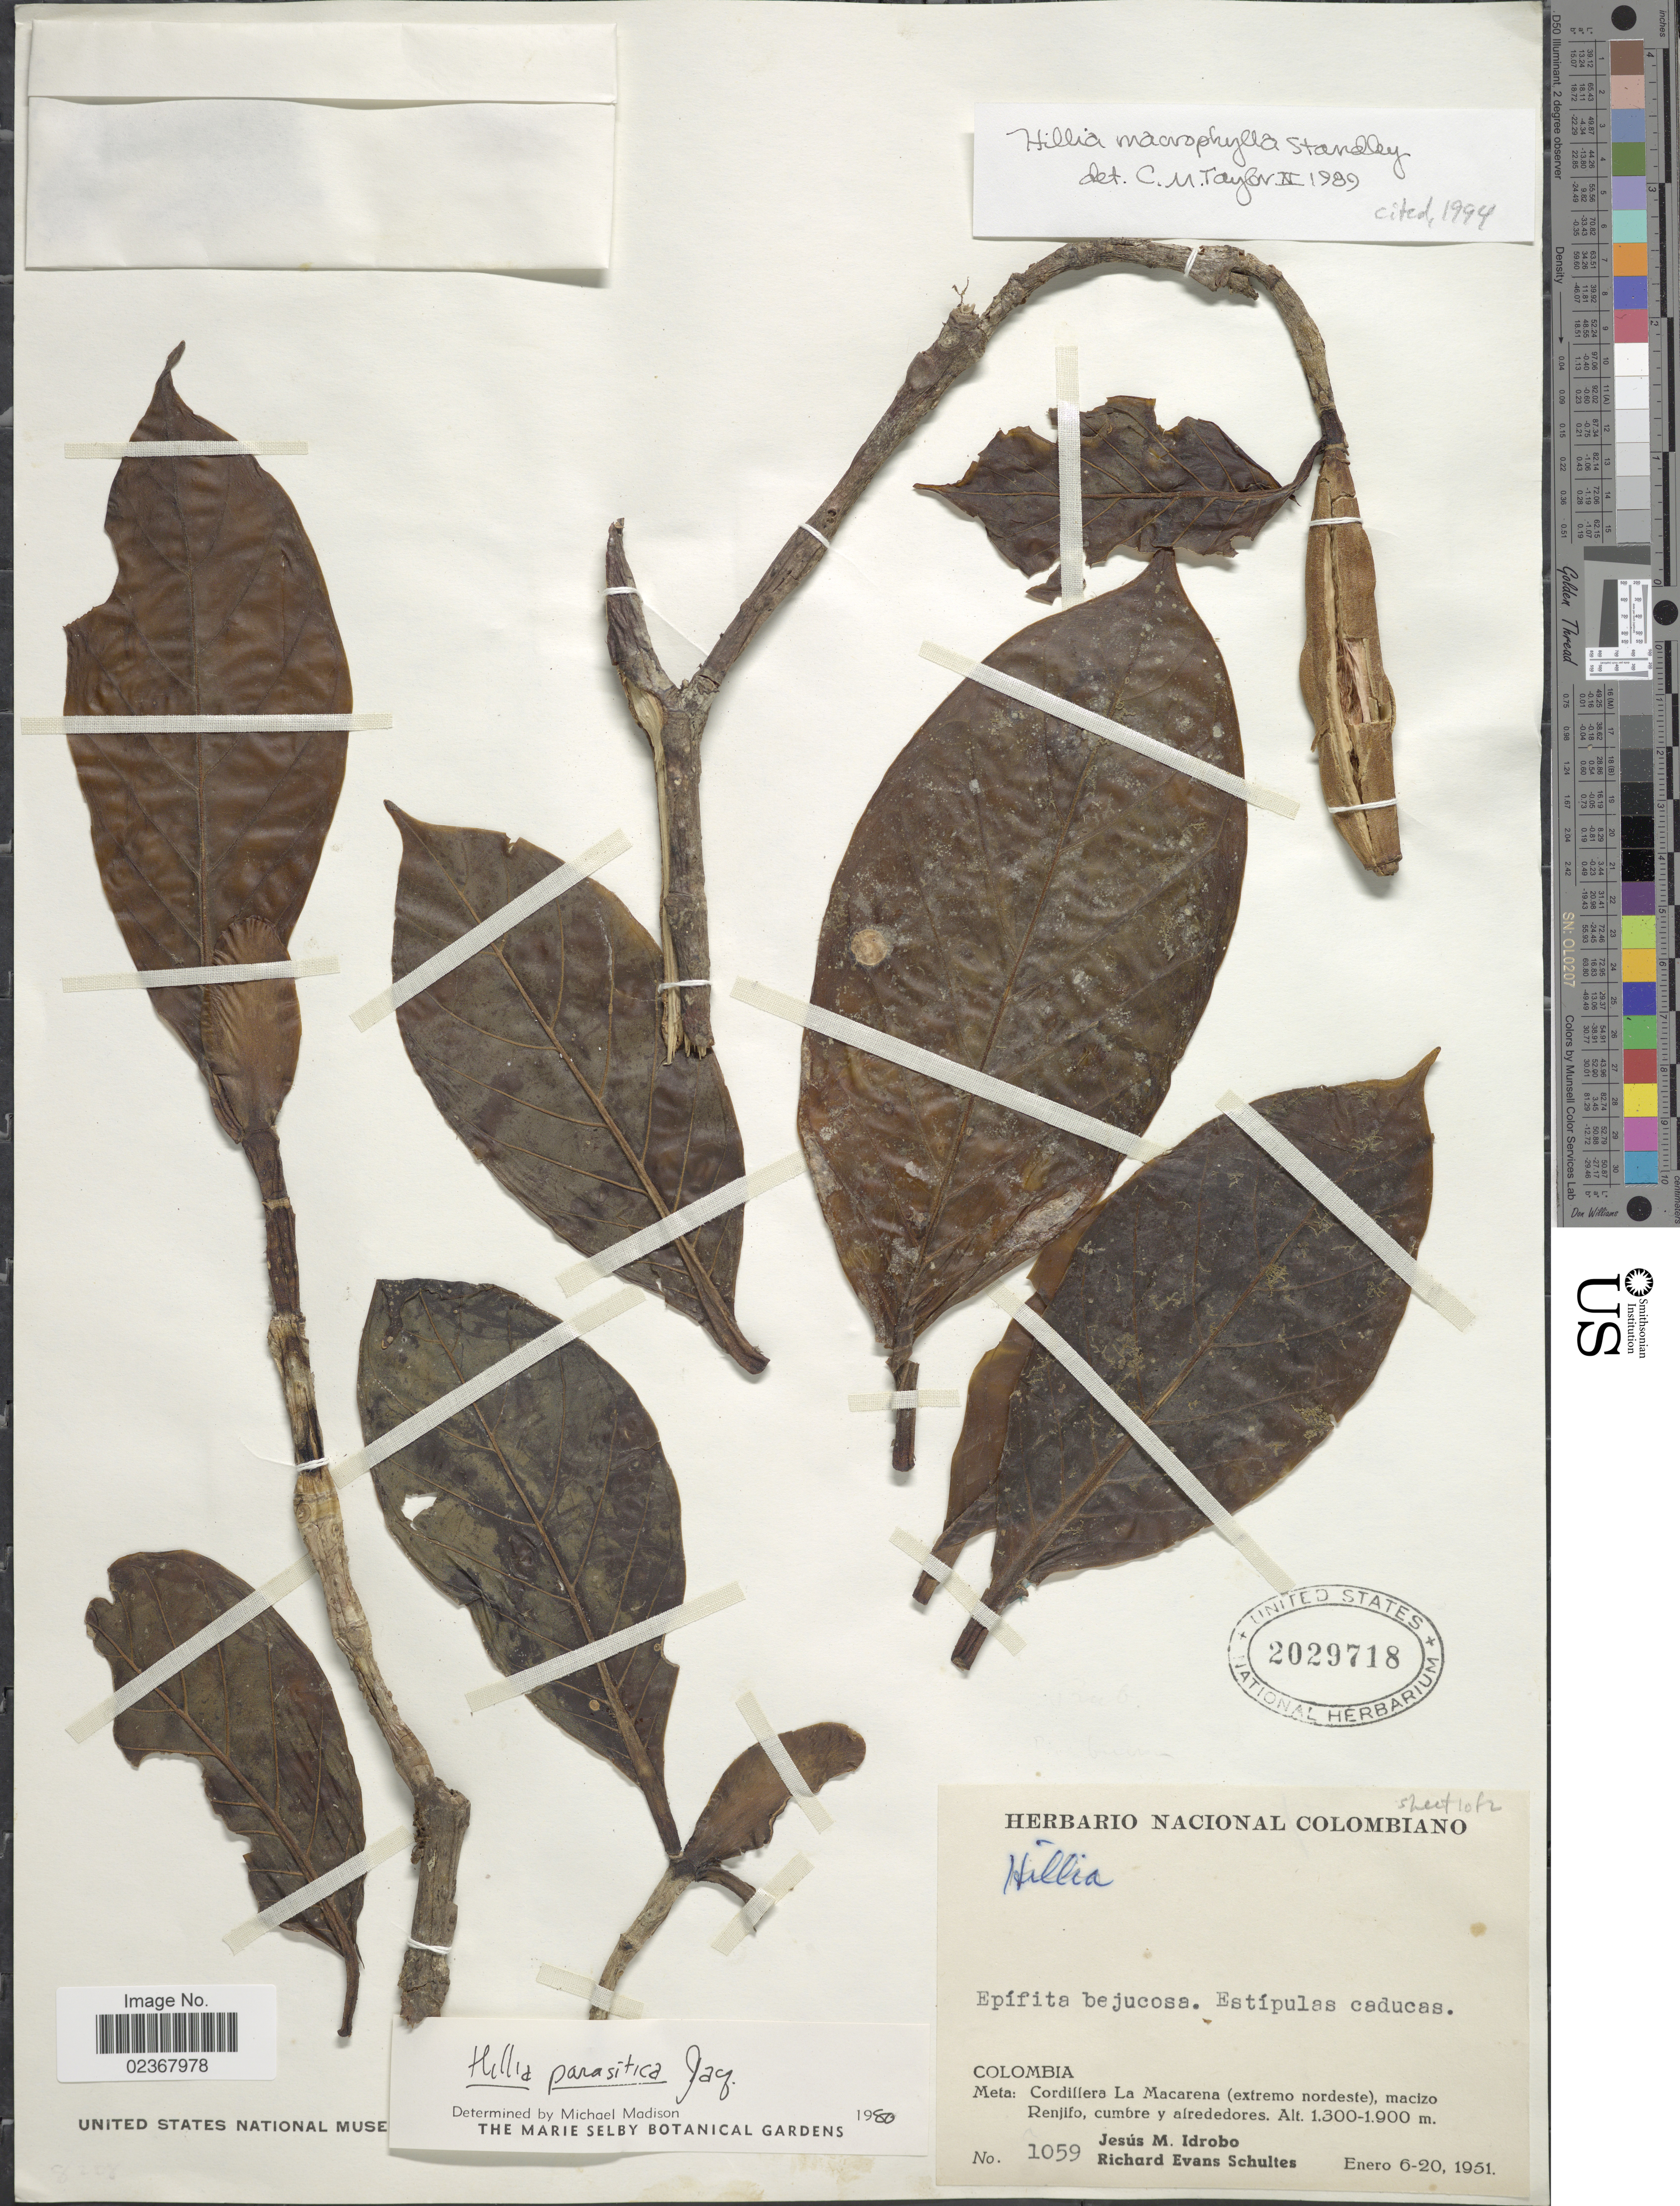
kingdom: Plantae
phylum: Tracheophyta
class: Magnoliopsida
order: Gentianales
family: Rubiaceae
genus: Hillia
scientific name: Hillia macrophylla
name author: Standl.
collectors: J. M. Idrobo & R. E. Schultes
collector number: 1059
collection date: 1951-01-06/1951-01-20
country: Colombia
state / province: Meta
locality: Meta: Cordillera La Macarena (extremo nordeste) macizo Renjifo, cumbre y alrededores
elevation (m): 1300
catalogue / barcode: US 2029718